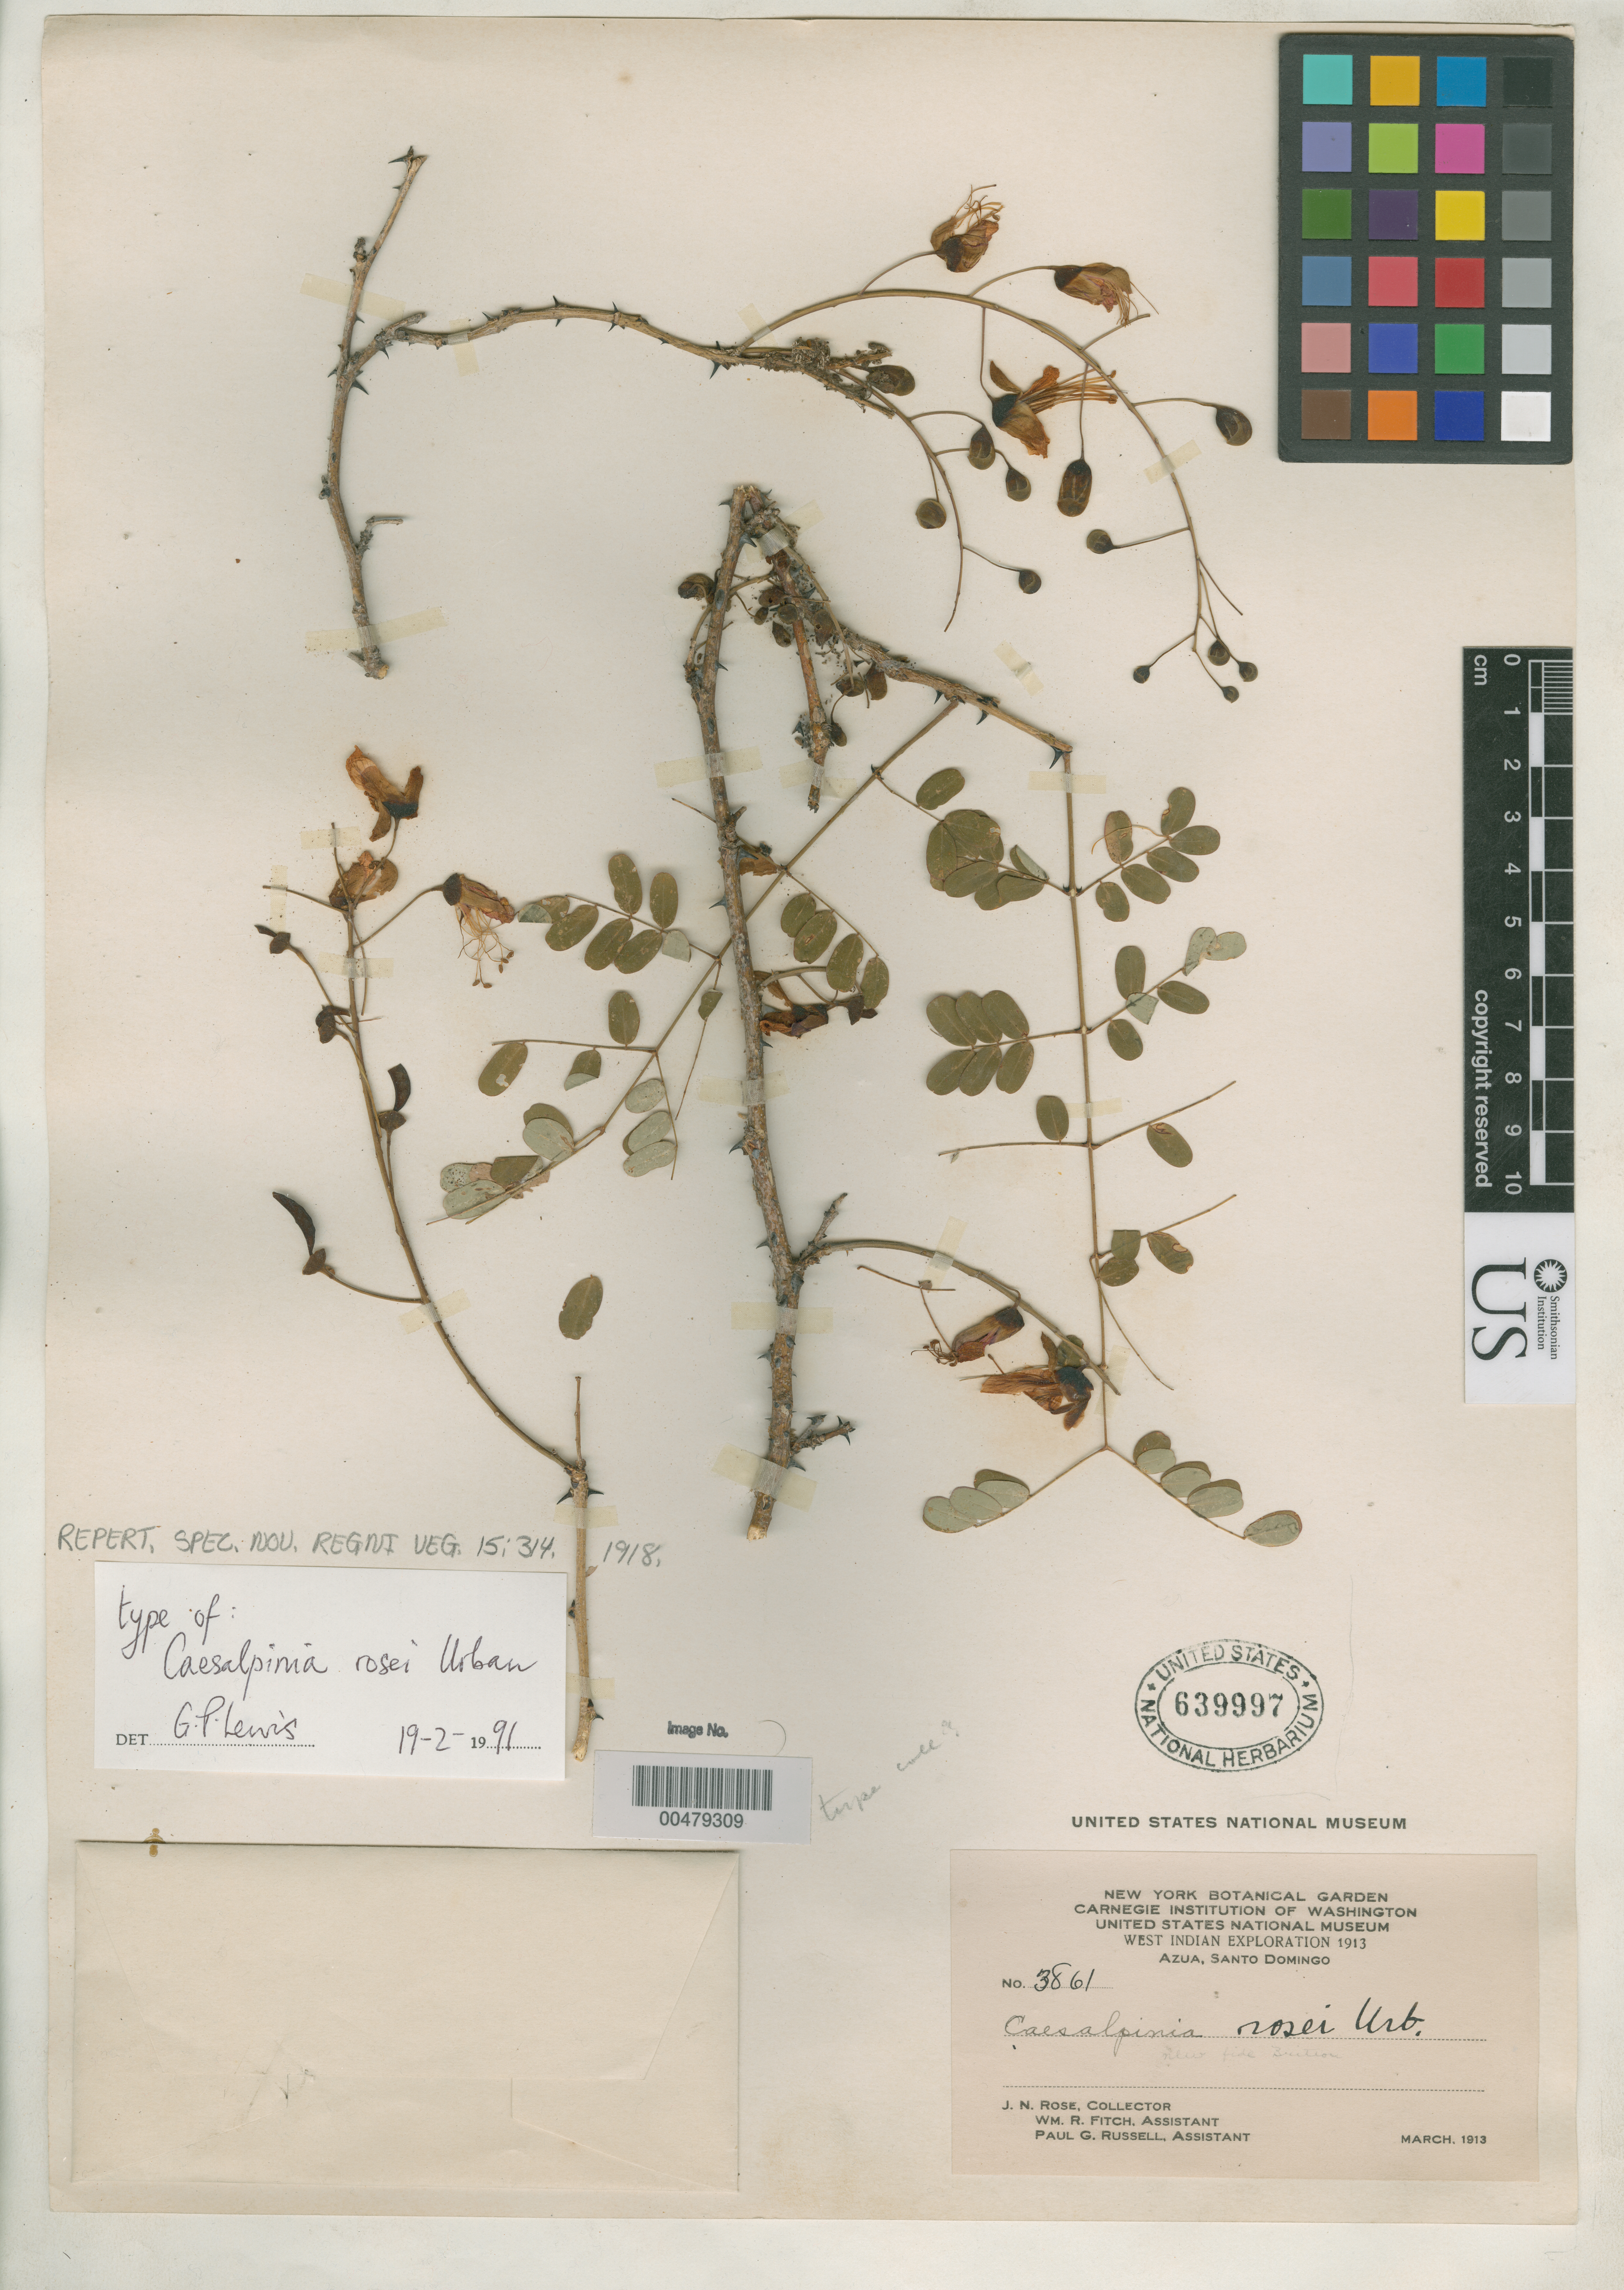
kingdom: Plantae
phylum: Tracheophyta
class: Magnoliopsida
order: Fabales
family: Fabaceae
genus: Caesalpinia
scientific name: Caesalpinia rosei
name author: Urb.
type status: Isotype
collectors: J. N. Rose, W. R. Fitch & P. G. Russell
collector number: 3861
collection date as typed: Mar 1913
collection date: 1913-03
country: Dominican Republic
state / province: Azua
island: Hispaniola Island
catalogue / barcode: US 639997